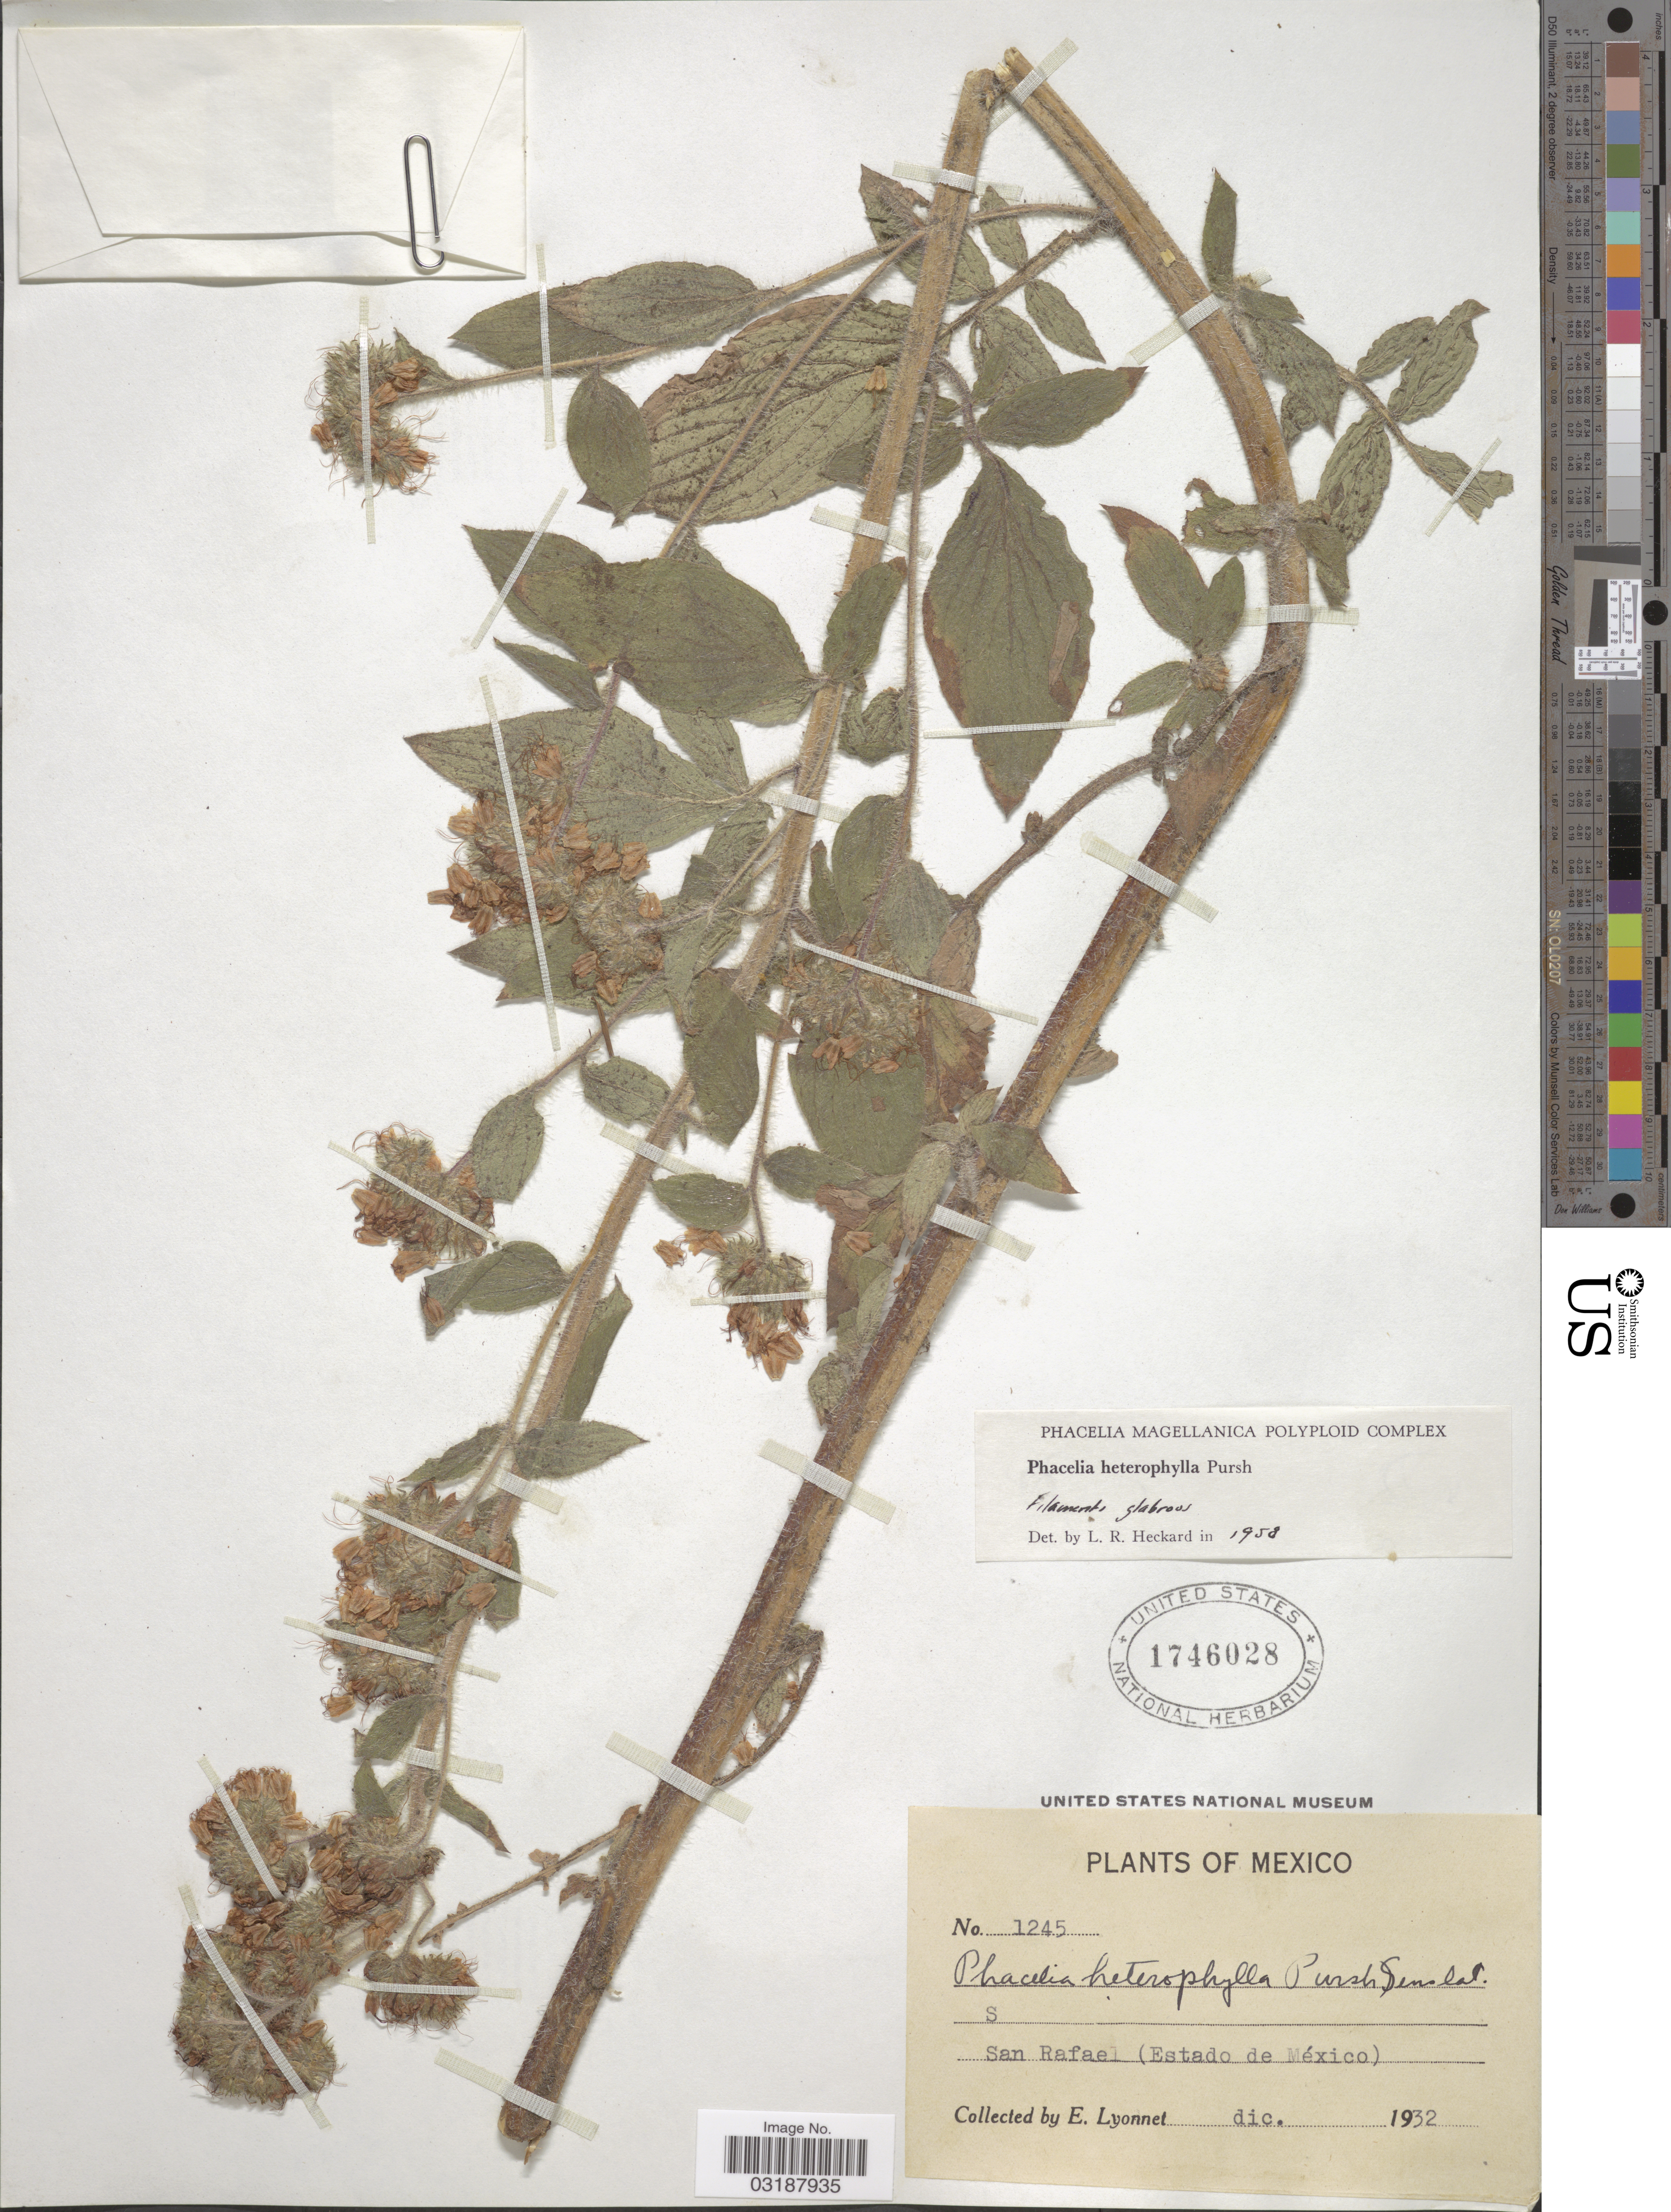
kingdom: Plantae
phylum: Tracheophyta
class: Magnoliopsida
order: Boraginales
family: Hydrophyllaceae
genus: Phacelia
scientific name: Phacelia heterophylla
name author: Pursh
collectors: E. Lyonnet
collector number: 1245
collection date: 1932-12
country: Mexico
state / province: México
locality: San Rafael.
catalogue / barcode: US 1746028